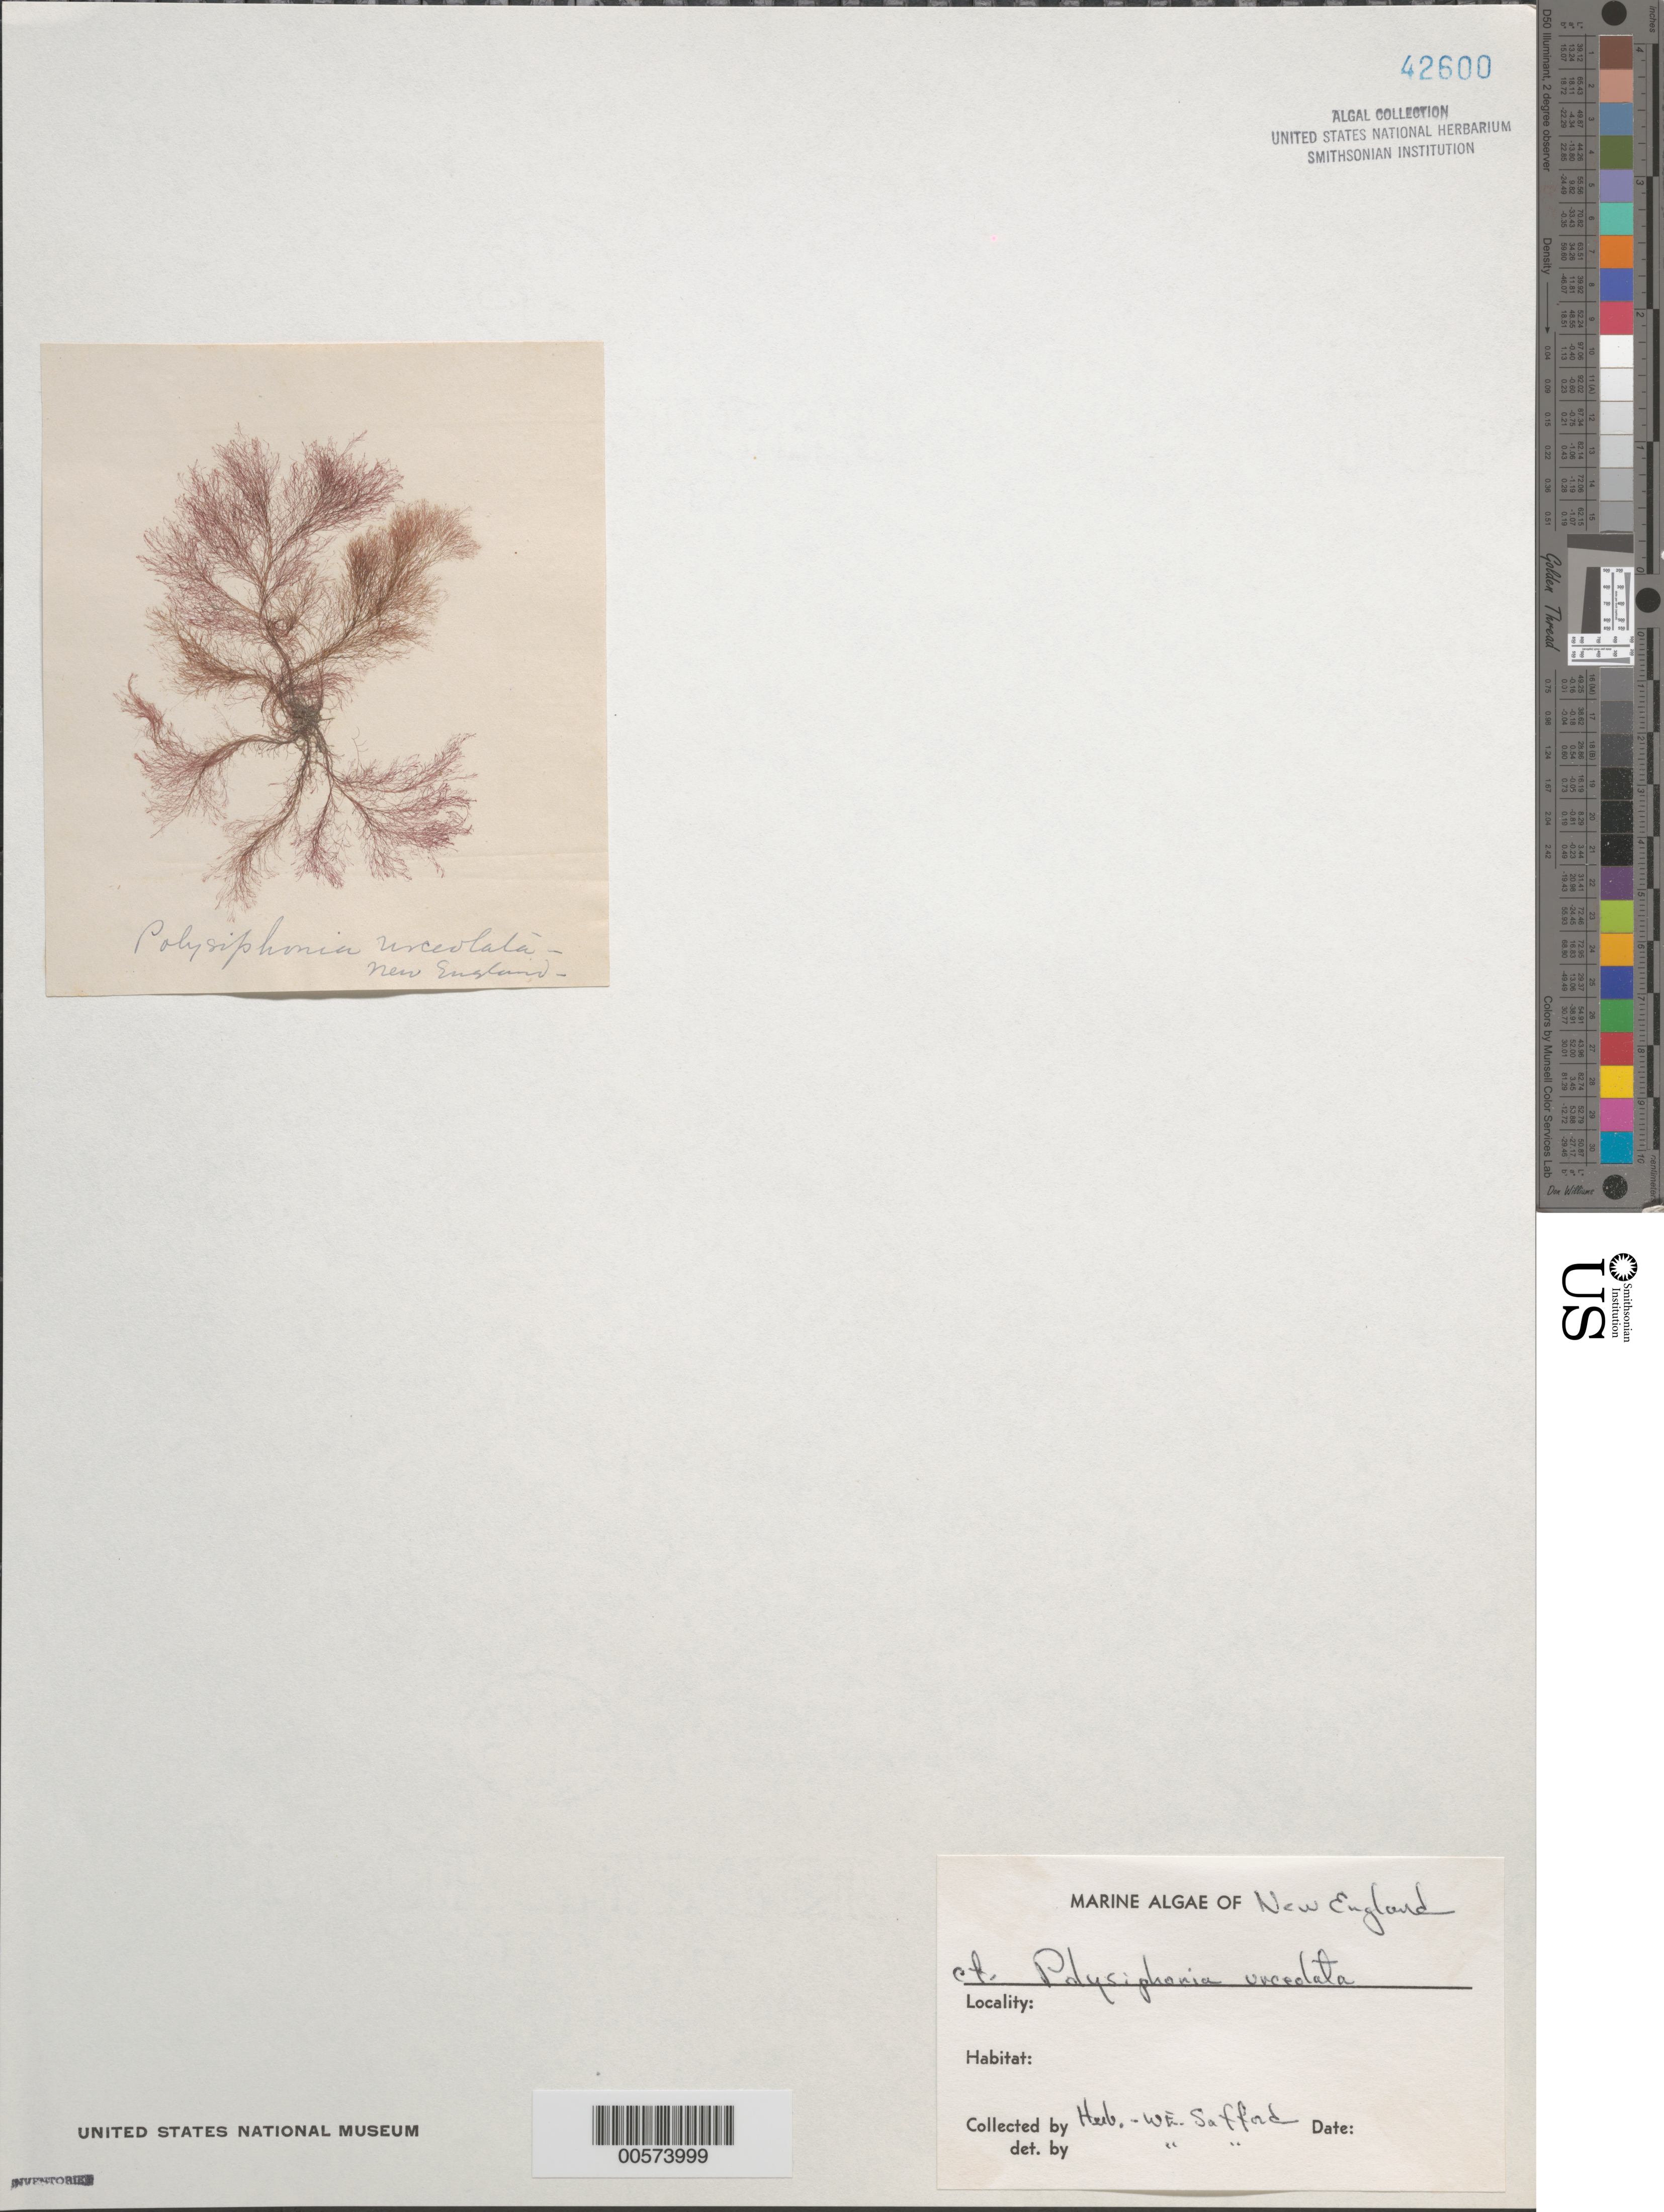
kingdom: Plantae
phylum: Rhodophyta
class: Florideophyceae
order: Ceramiales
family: Rhodomelaceae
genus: Polysiphonia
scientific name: Polysiphonia urceolata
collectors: W. E. Safford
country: United States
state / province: New England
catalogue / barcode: US 42600